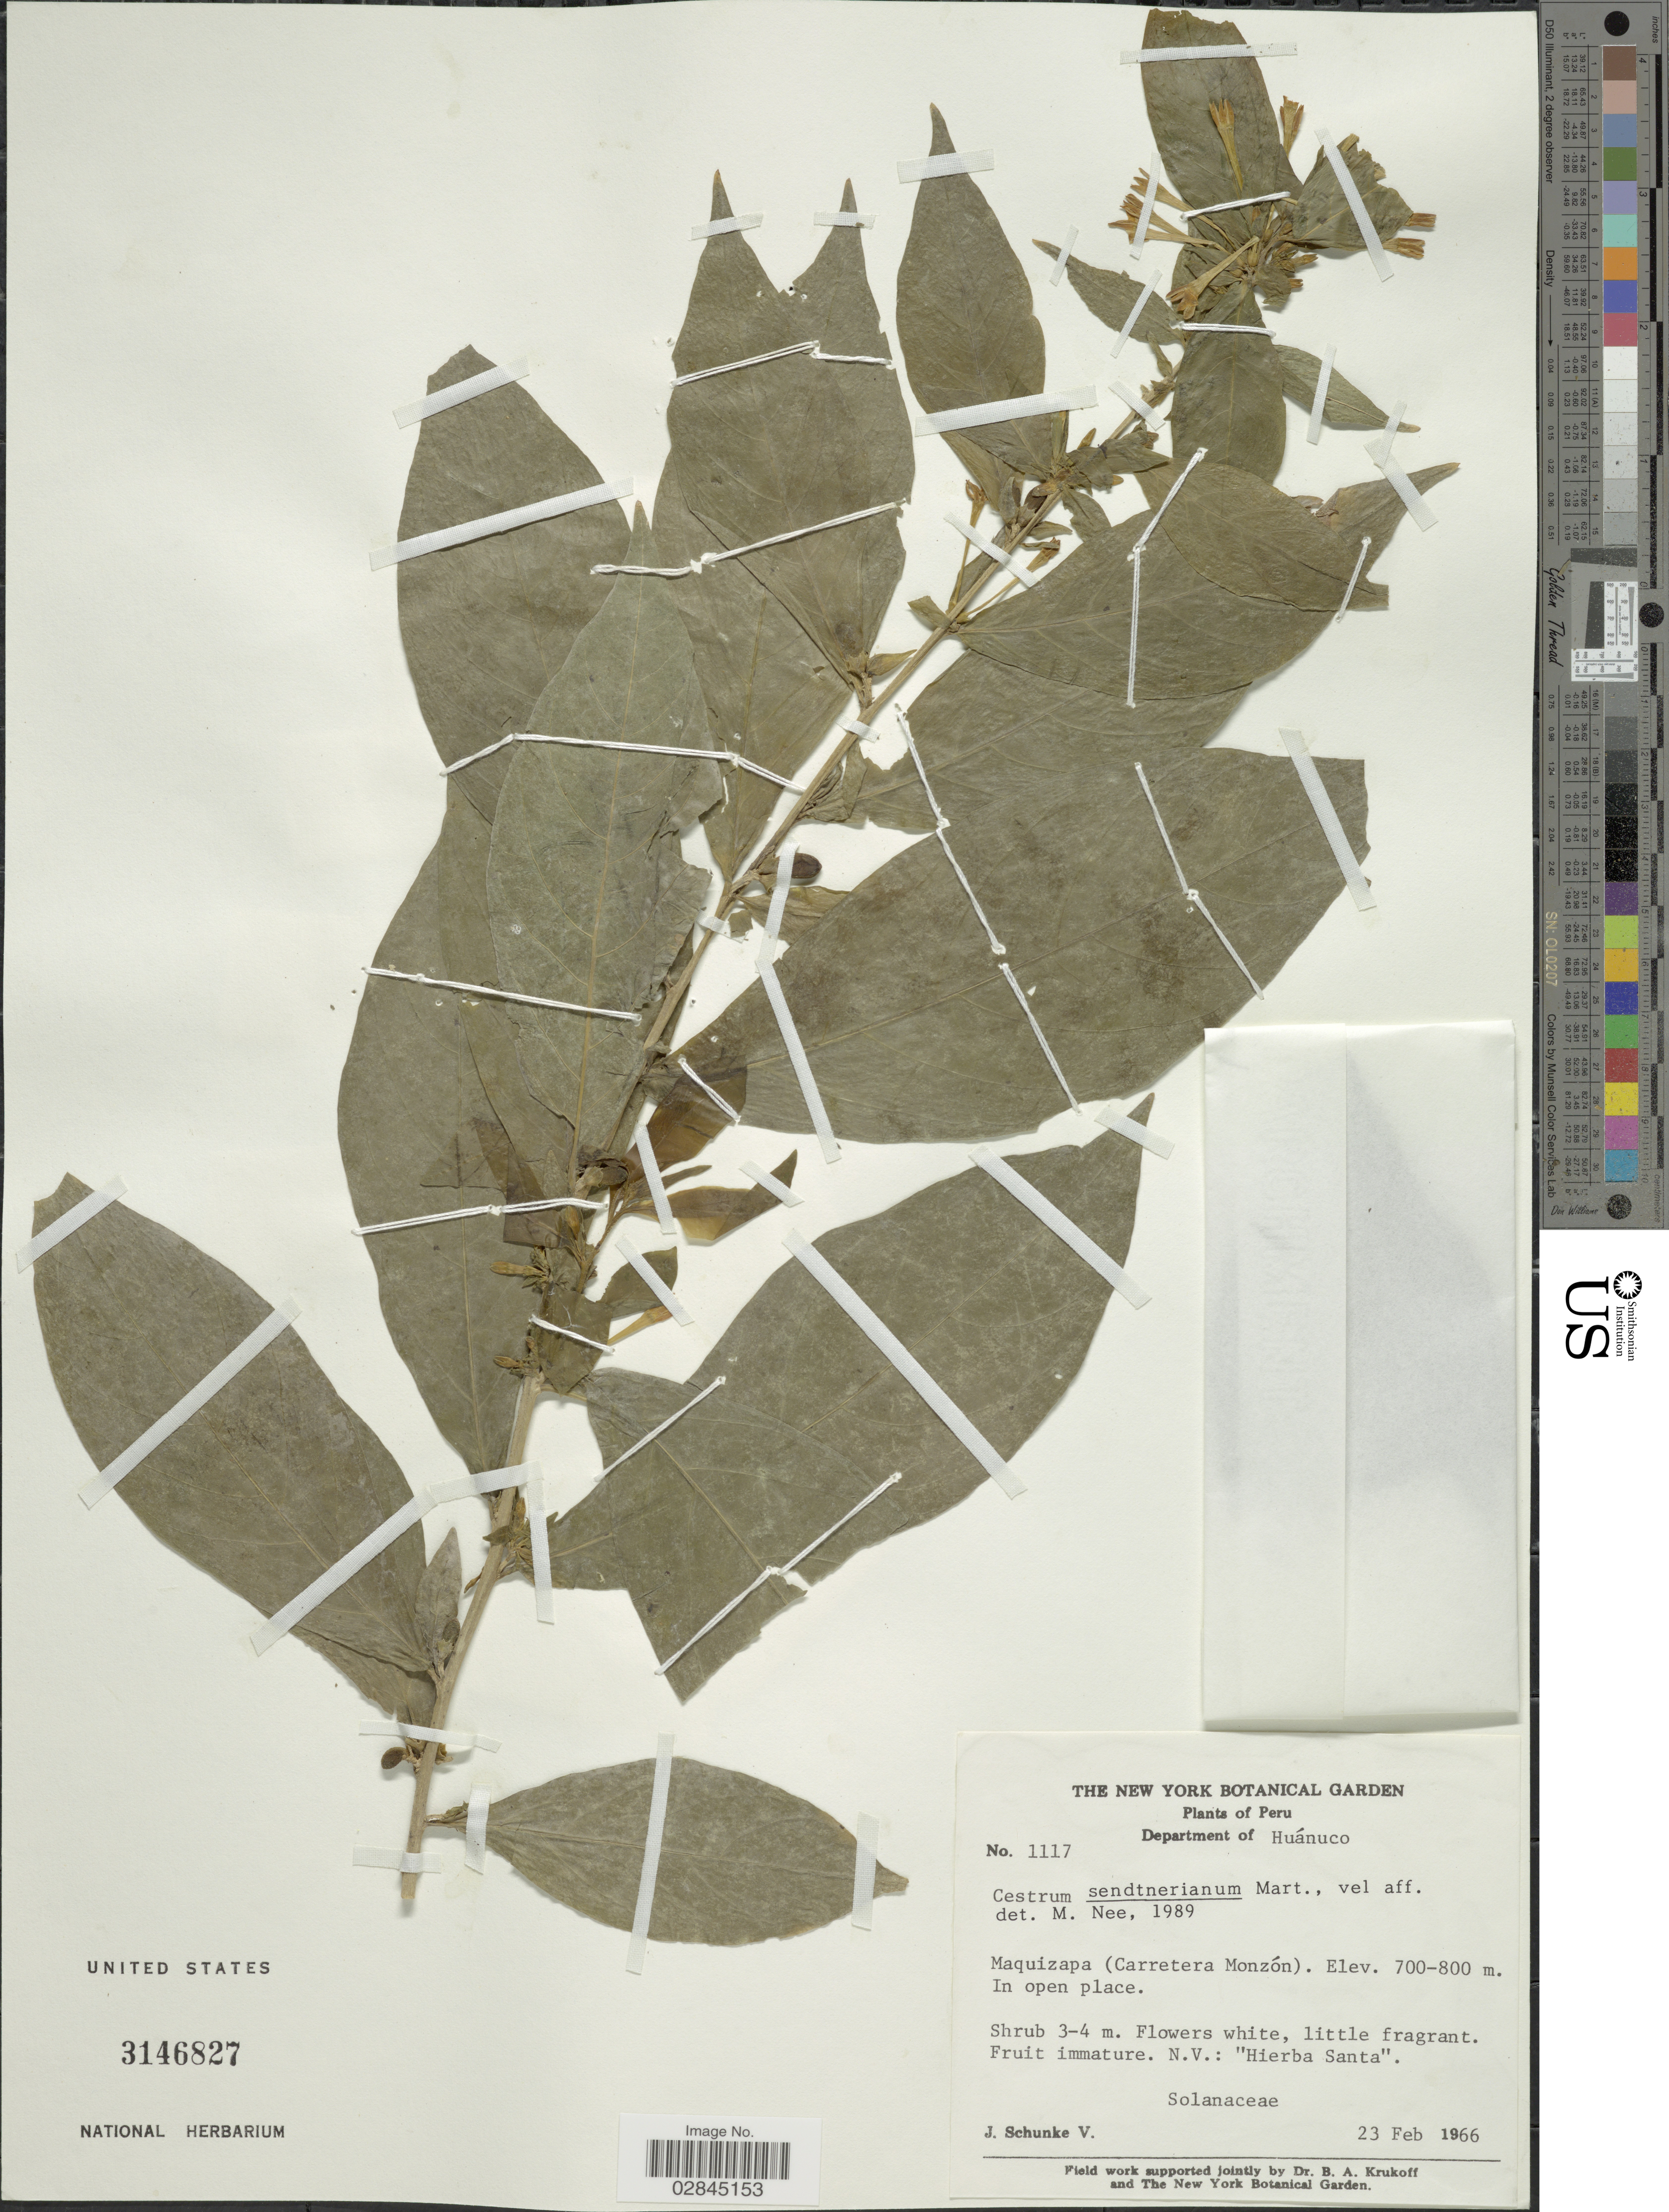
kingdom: Plantae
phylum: Tracheophyta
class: Magnoliopsida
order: Solanales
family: Solanaceae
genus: Cestrum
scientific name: Cestrum sendtnerianum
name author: Mart. ex Sendtn.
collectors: J. Schunke Vigo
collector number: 1117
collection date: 1966-02-23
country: Peru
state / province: Huánuco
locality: Department of Huánuco. Maquizapa (Carretera Monzón).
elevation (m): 700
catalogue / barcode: US 3146827